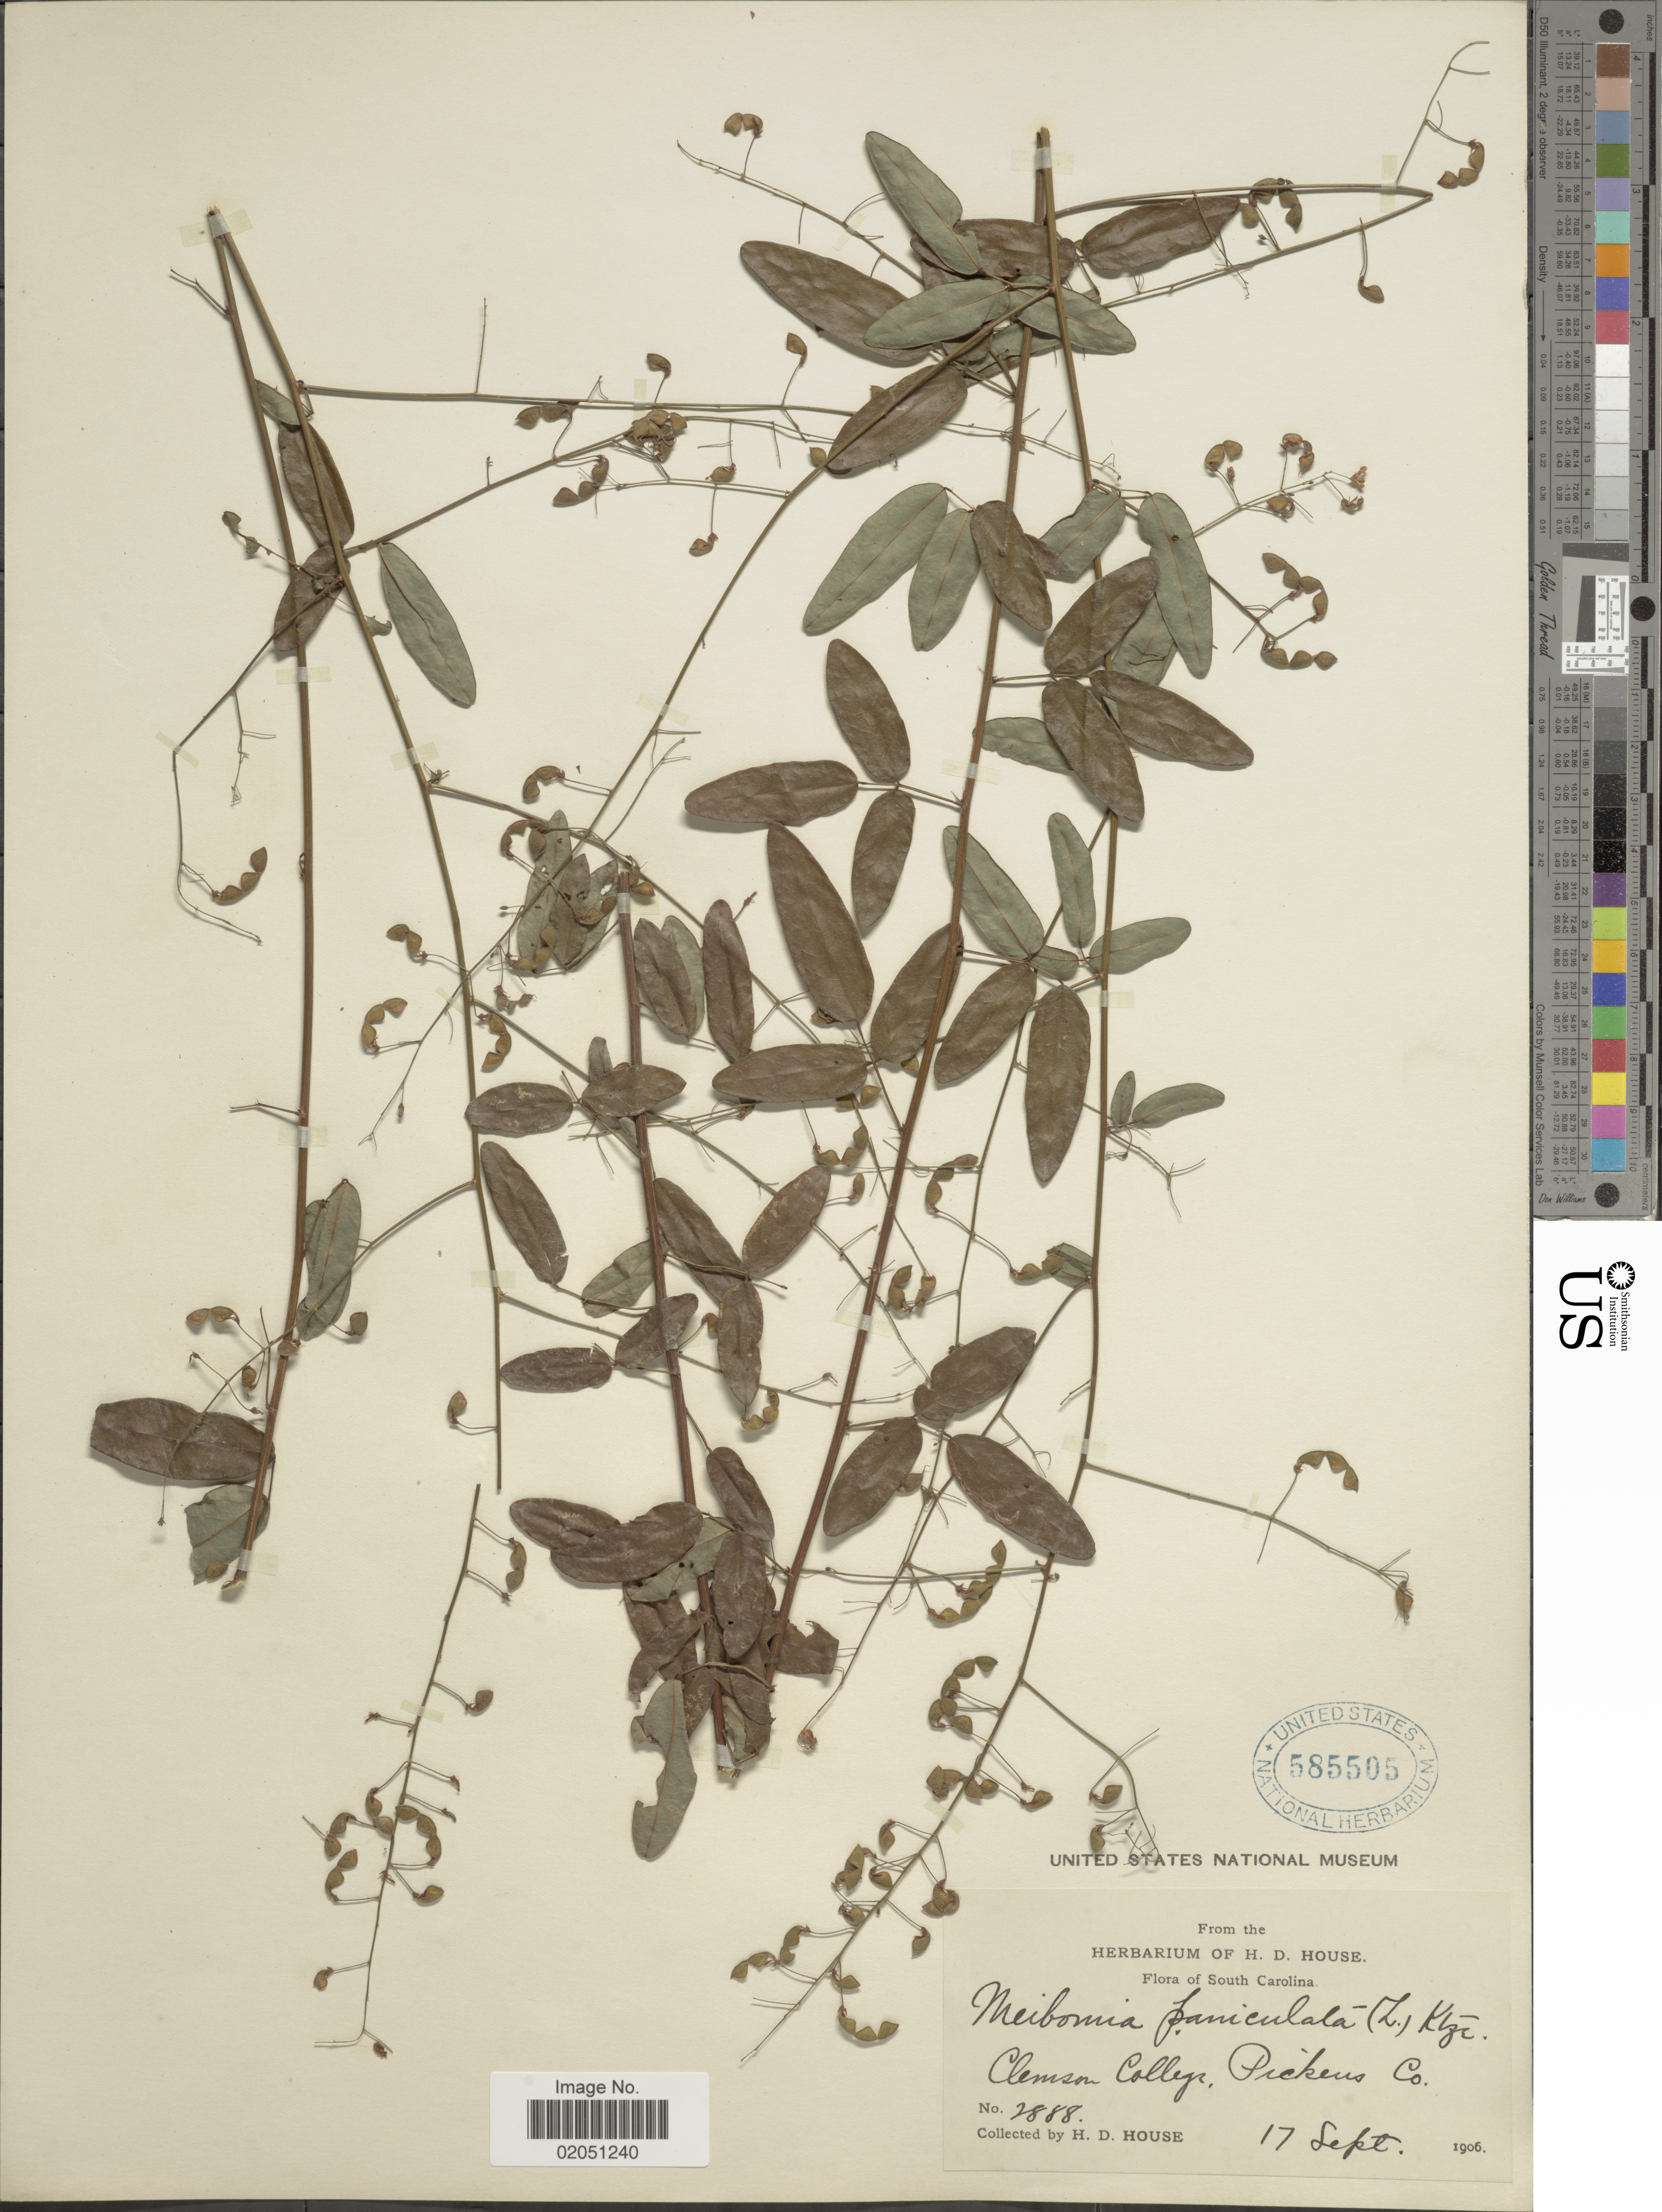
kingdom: Plantae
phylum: Tracheophyta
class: Magnoliopsida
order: Fabales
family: Fabaceae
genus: Desmodium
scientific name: Desmodium paniculatum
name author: (L.) DC.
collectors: H. D. House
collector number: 2888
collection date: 1906-09-17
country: United States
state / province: South Carolina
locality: Clemson College, Pickens Co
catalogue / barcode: US 585505